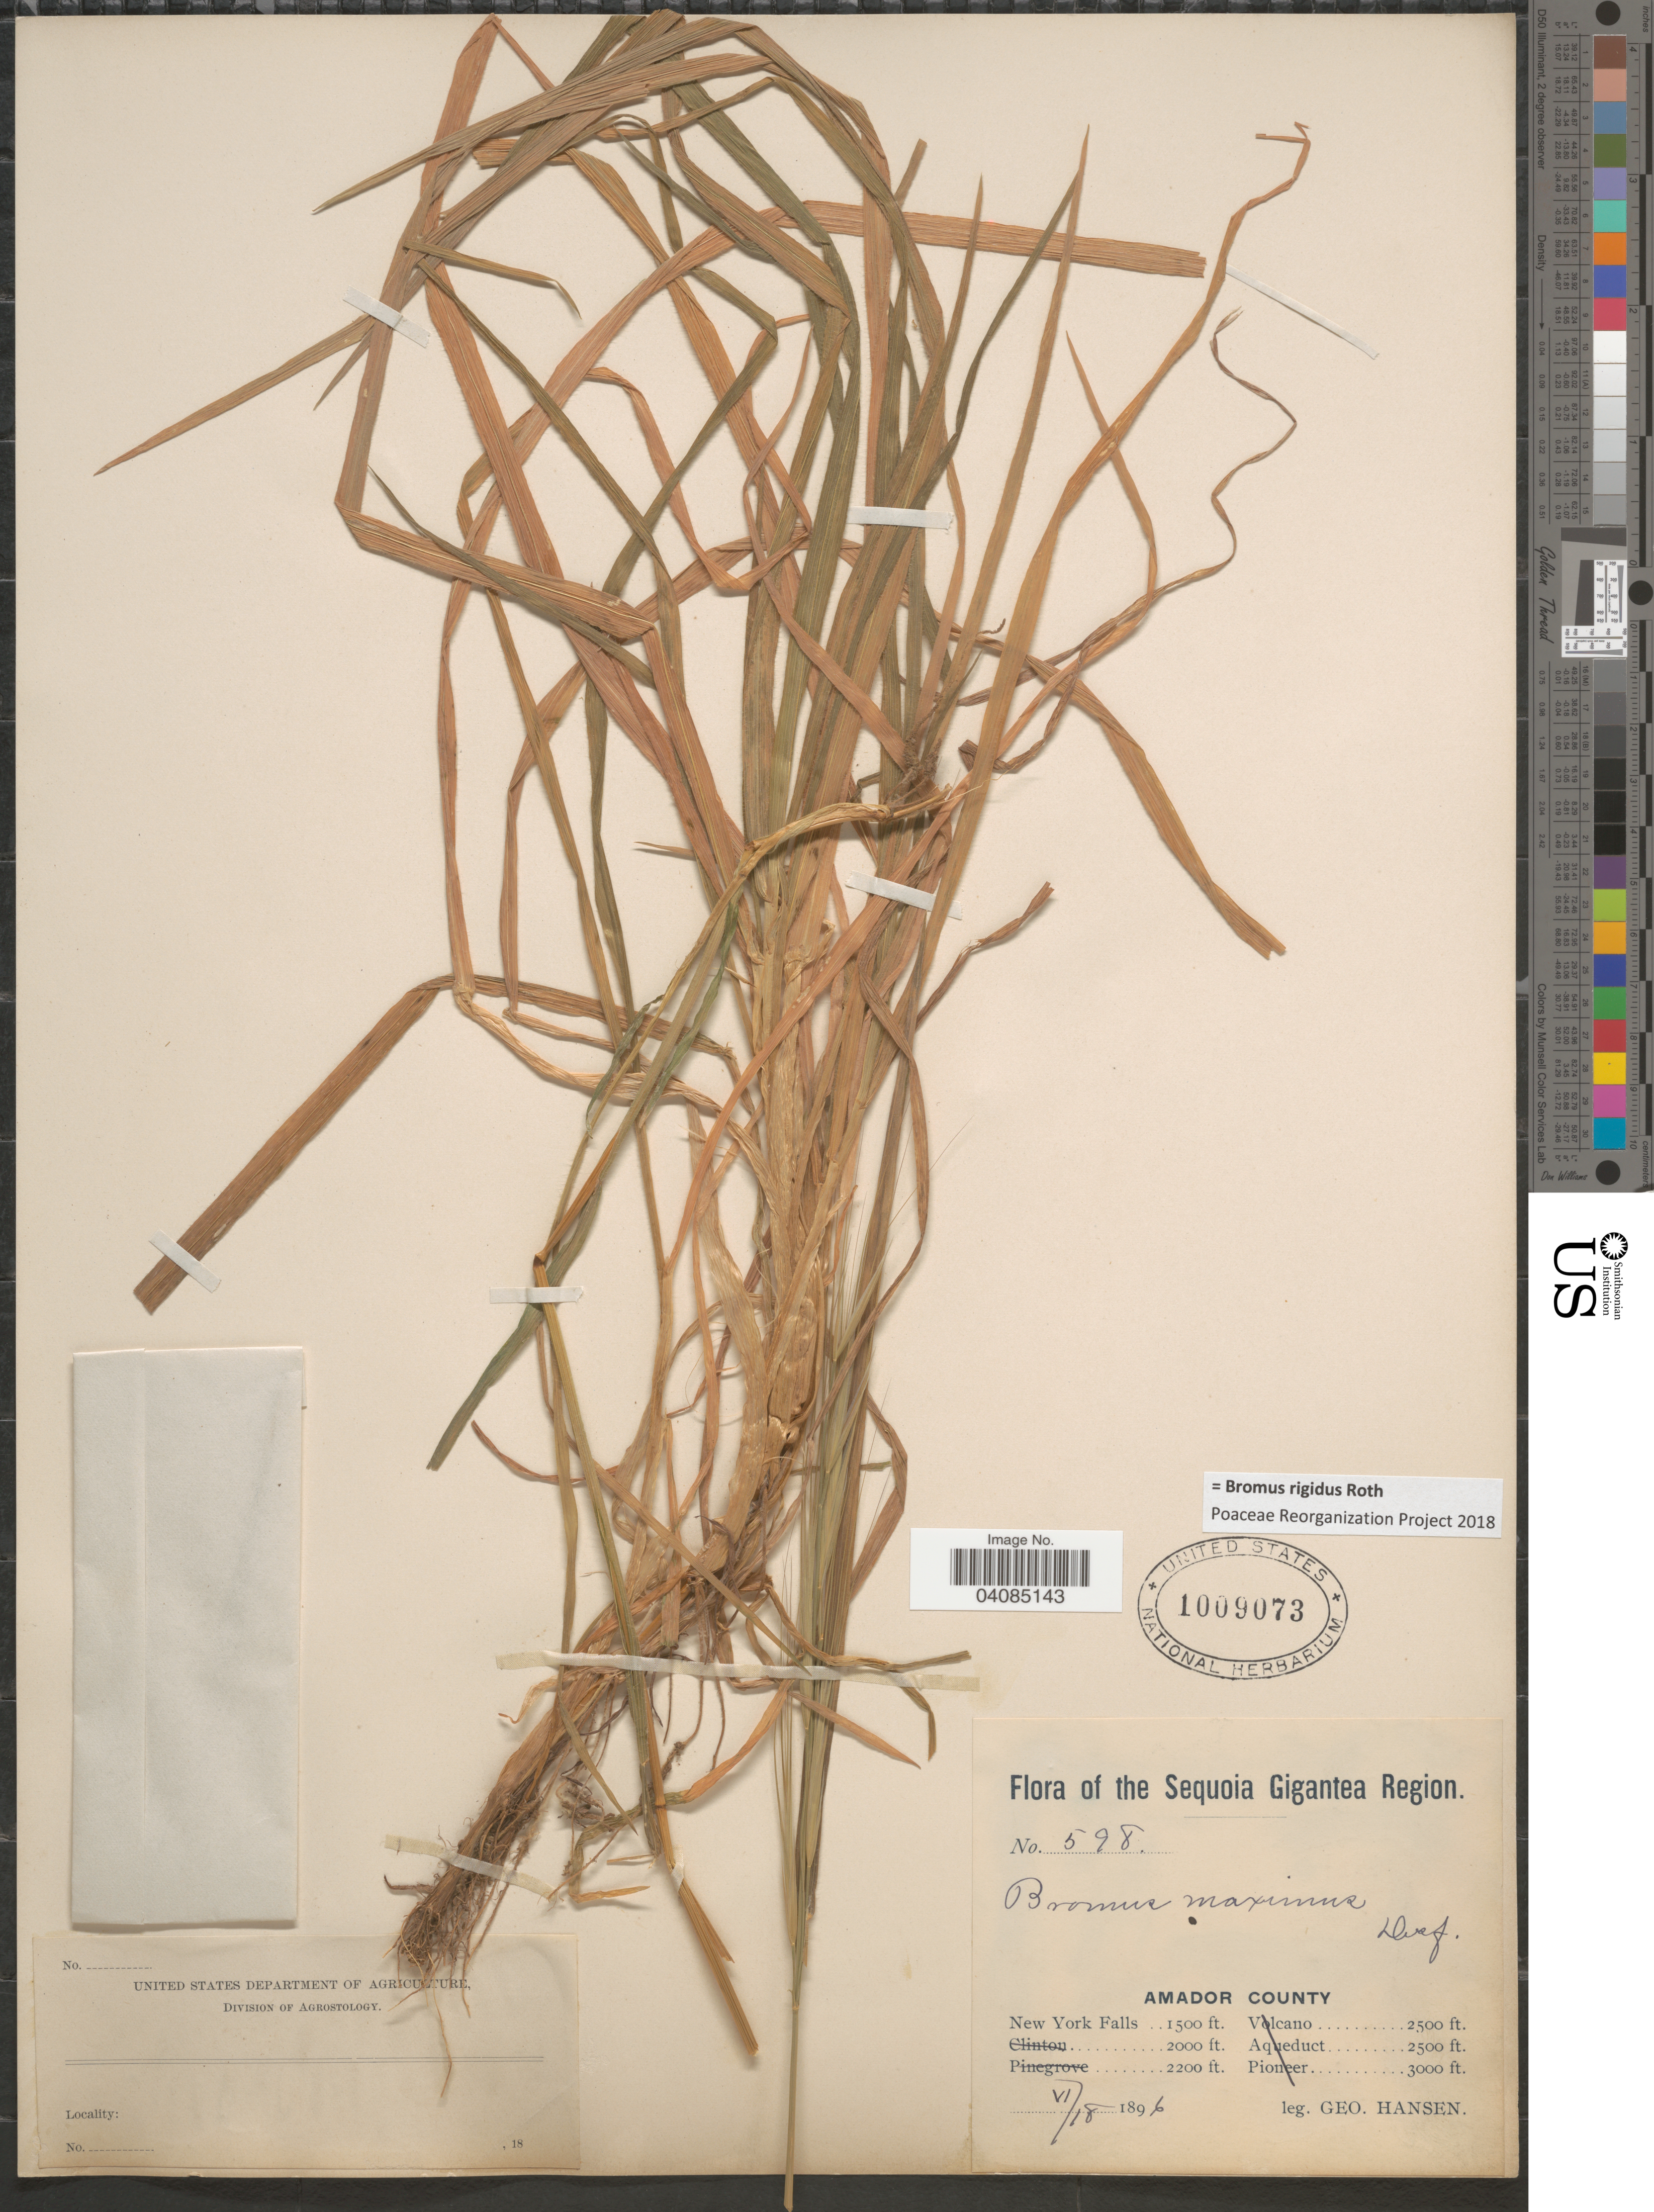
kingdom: Plantae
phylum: Tracheophyta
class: Liliopsida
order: Poales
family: Poaceae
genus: Bromus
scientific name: Bromus rigidus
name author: Roth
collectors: G. Hansen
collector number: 598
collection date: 1896-06-18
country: United States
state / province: California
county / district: Amador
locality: The Sequoia Gigantea Region. Amador County. New York Falls.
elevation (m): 457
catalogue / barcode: US 1009073